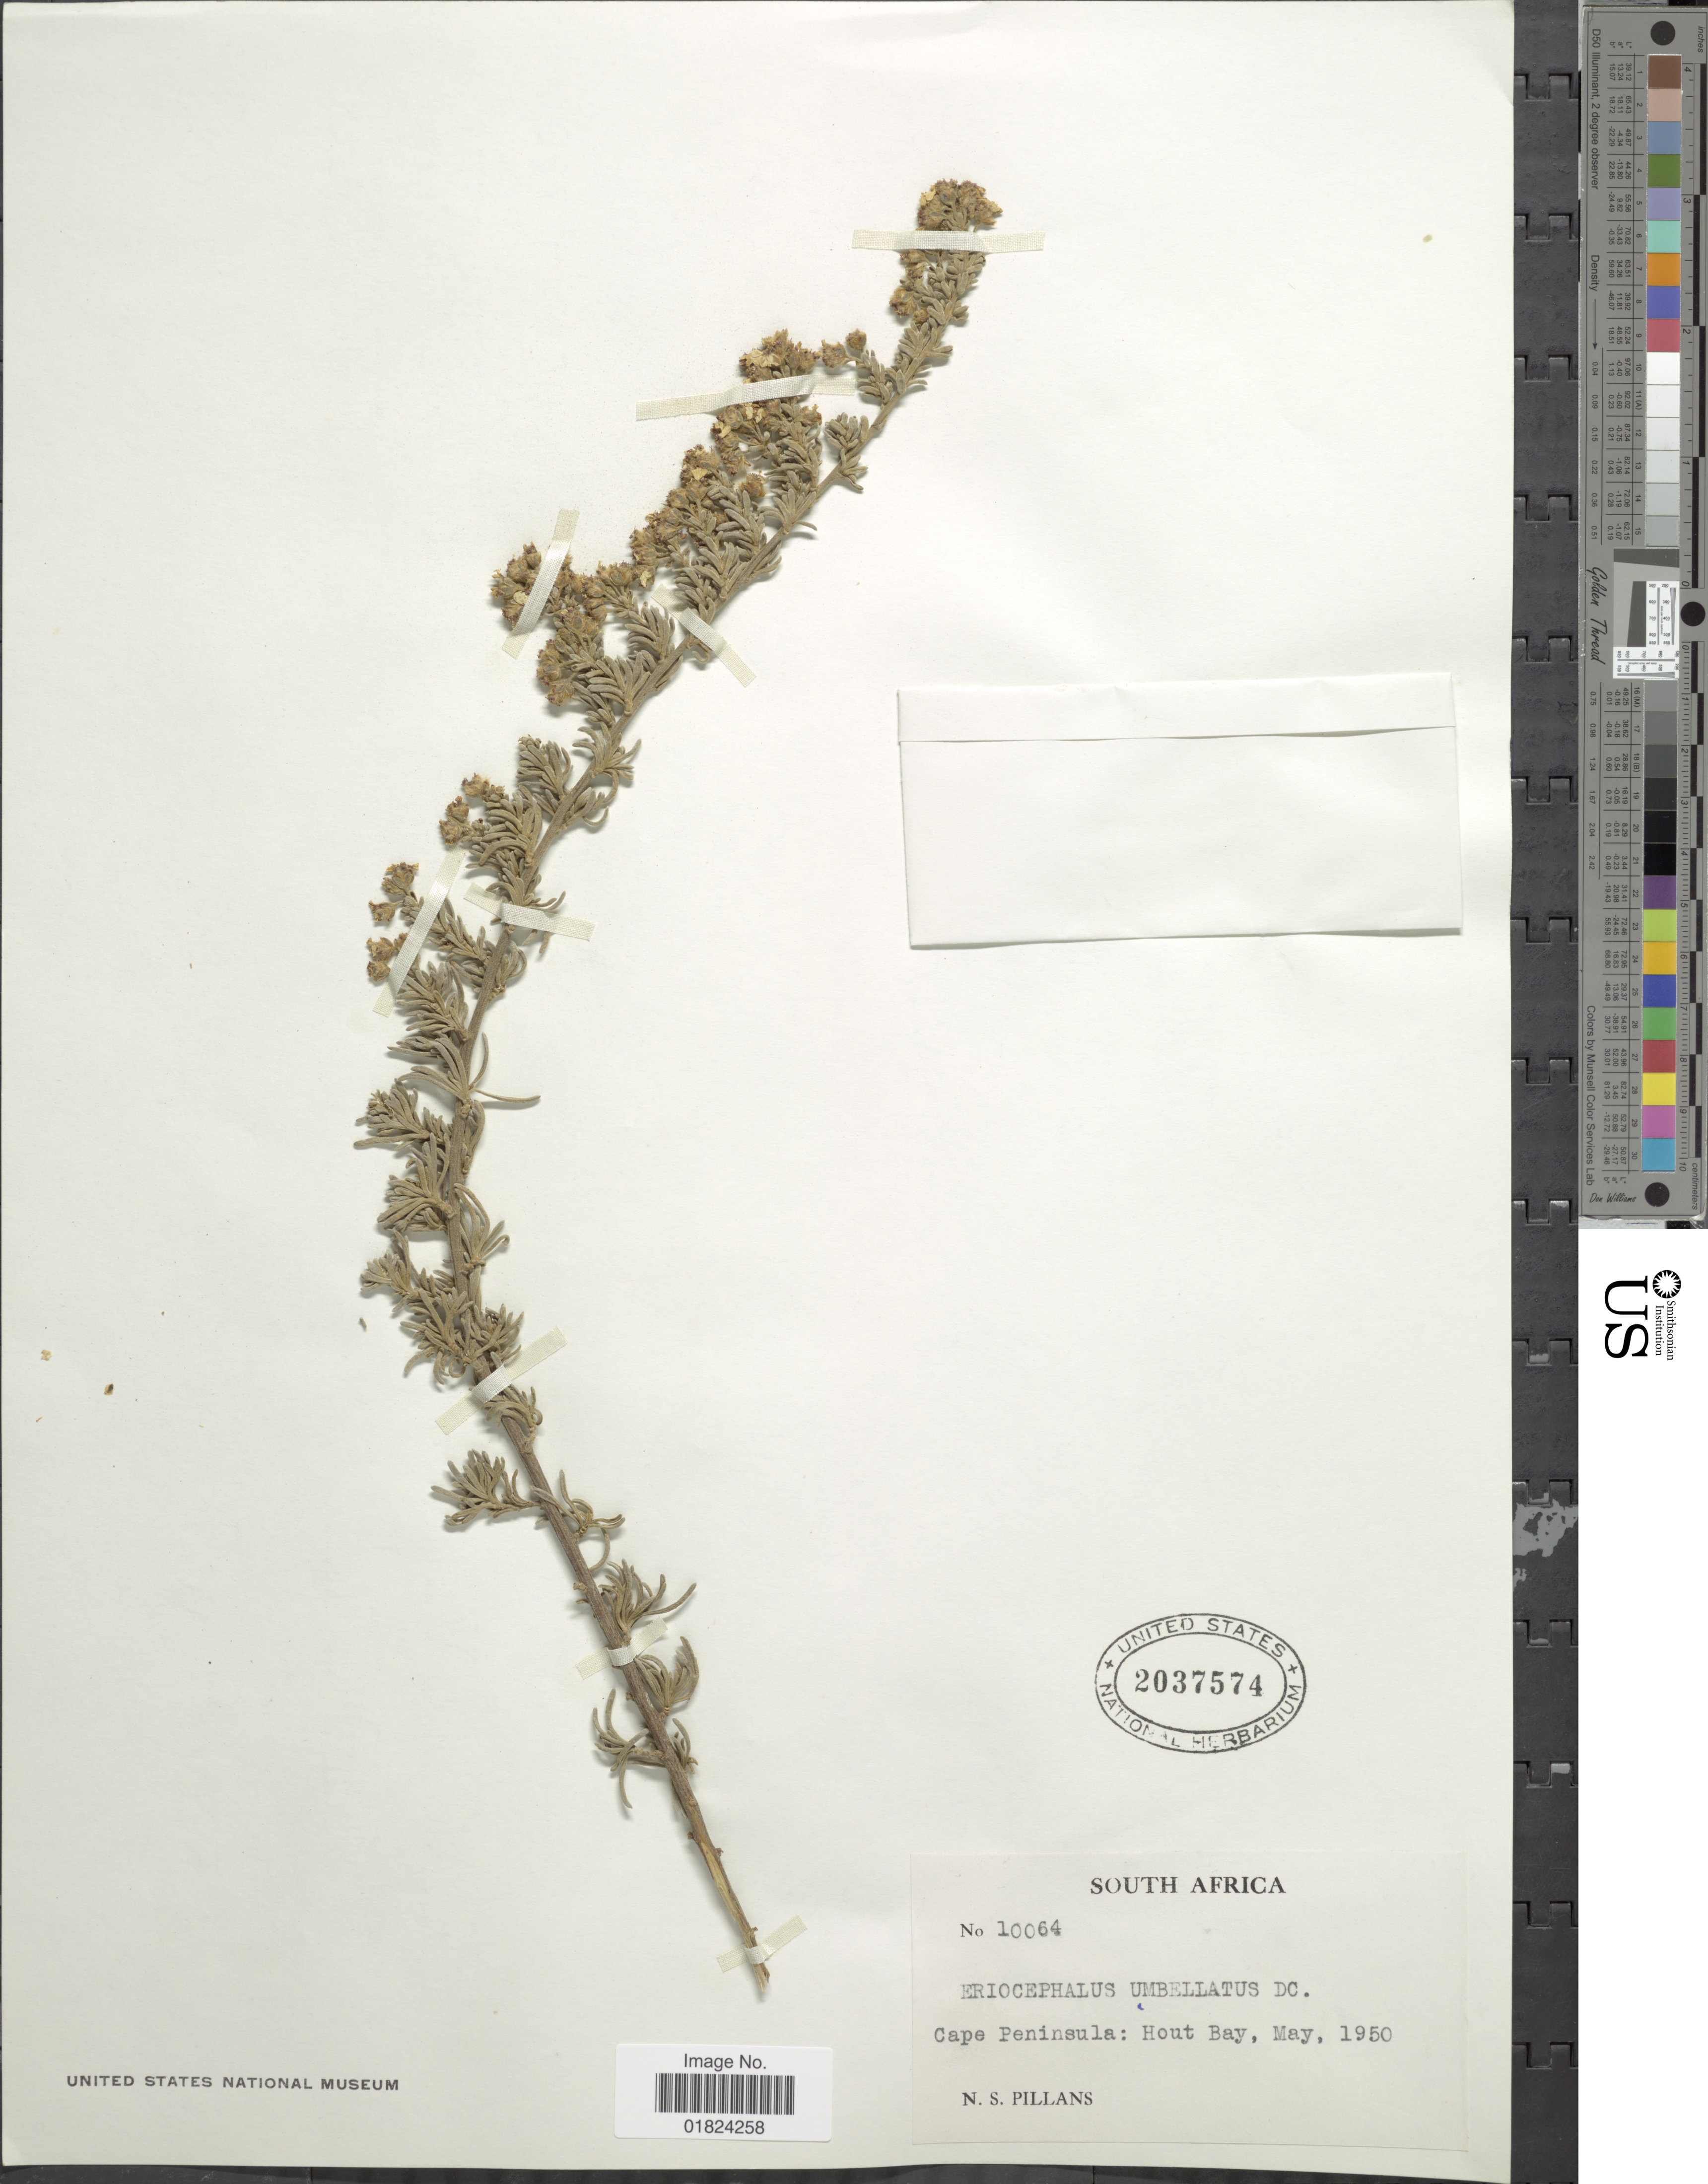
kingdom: Plantae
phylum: Tracheophyta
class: Magnoliopsida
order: Asterales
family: Asteraceae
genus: Eriocephalus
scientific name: Eriocephalus africanus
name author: L.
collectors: N. S. Pillans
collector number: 10064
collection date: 1950-05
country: South Africa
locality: Cape Peninsula: Hout Bay.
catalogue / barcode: US 2037574